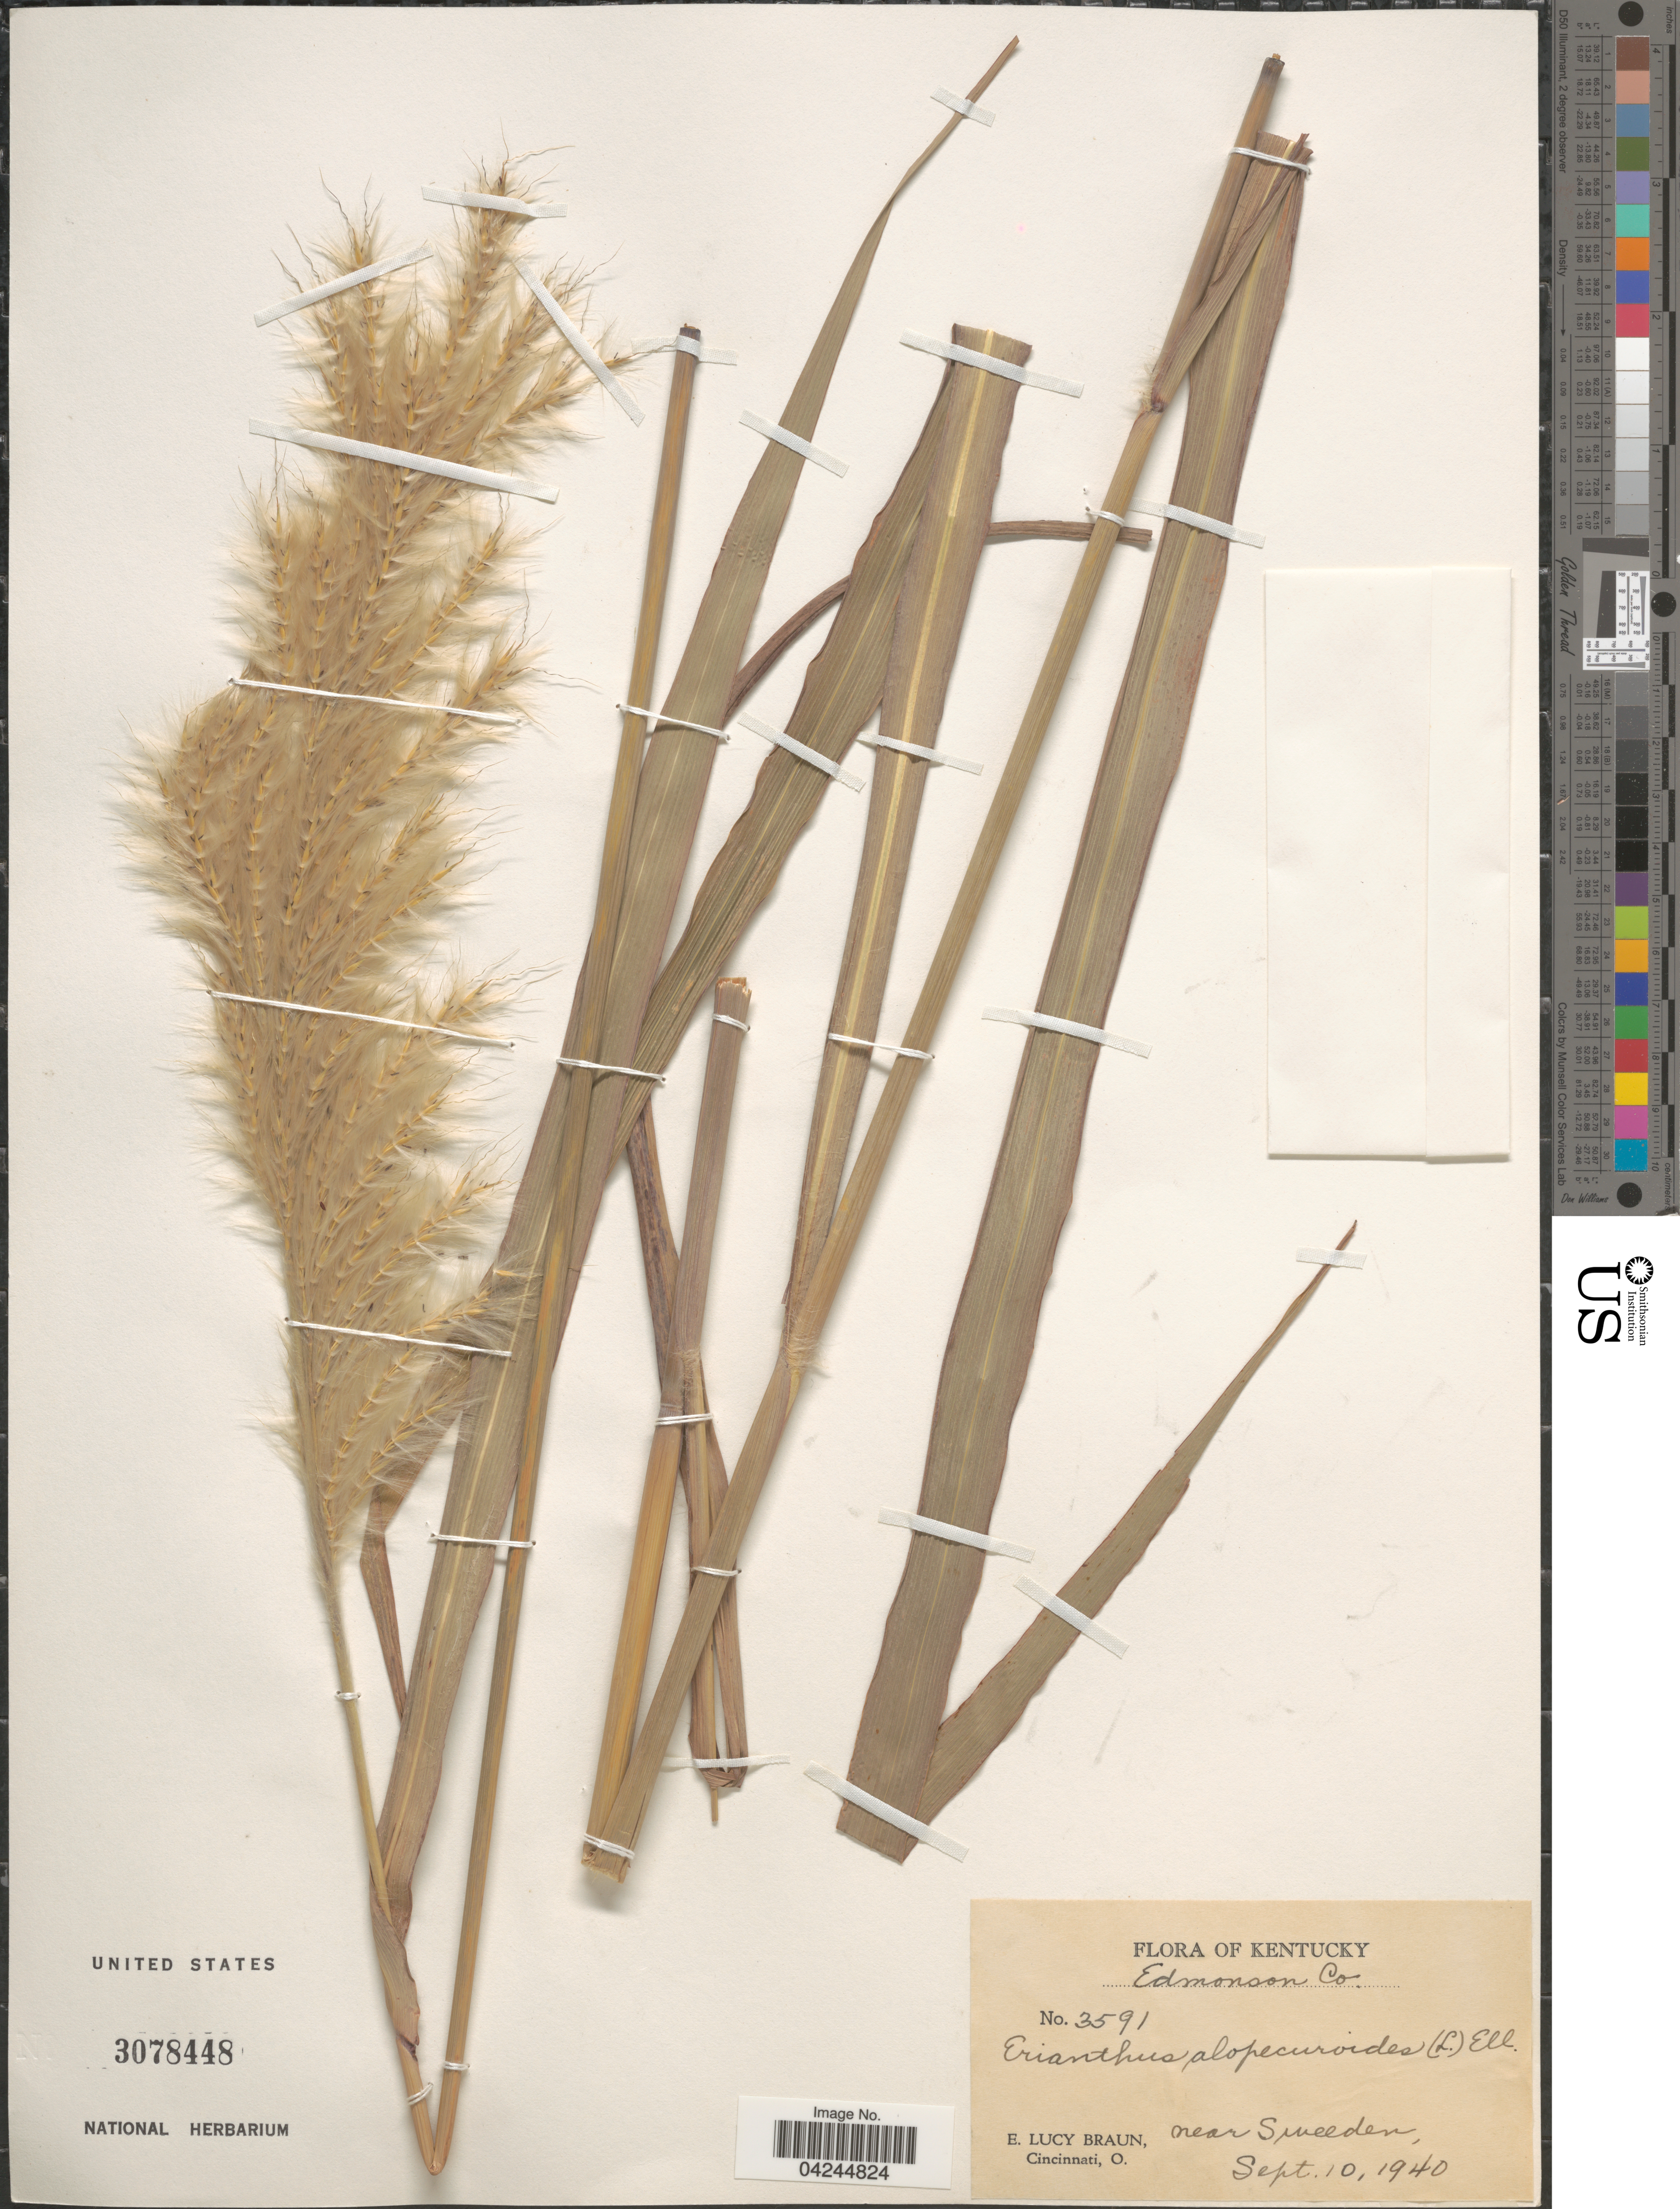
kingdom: Plantae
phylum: Tracheophyta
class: Liliopsida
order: Poales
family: Poaceae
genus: Erianthus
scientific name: Erianthus alopecuroides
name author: Elliott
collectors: E. L. Braun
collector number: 3591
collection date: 1940-09-10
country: United States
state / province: Kentucky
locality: Edmonson Co. Near Sweeden.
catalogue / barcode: US 3078448